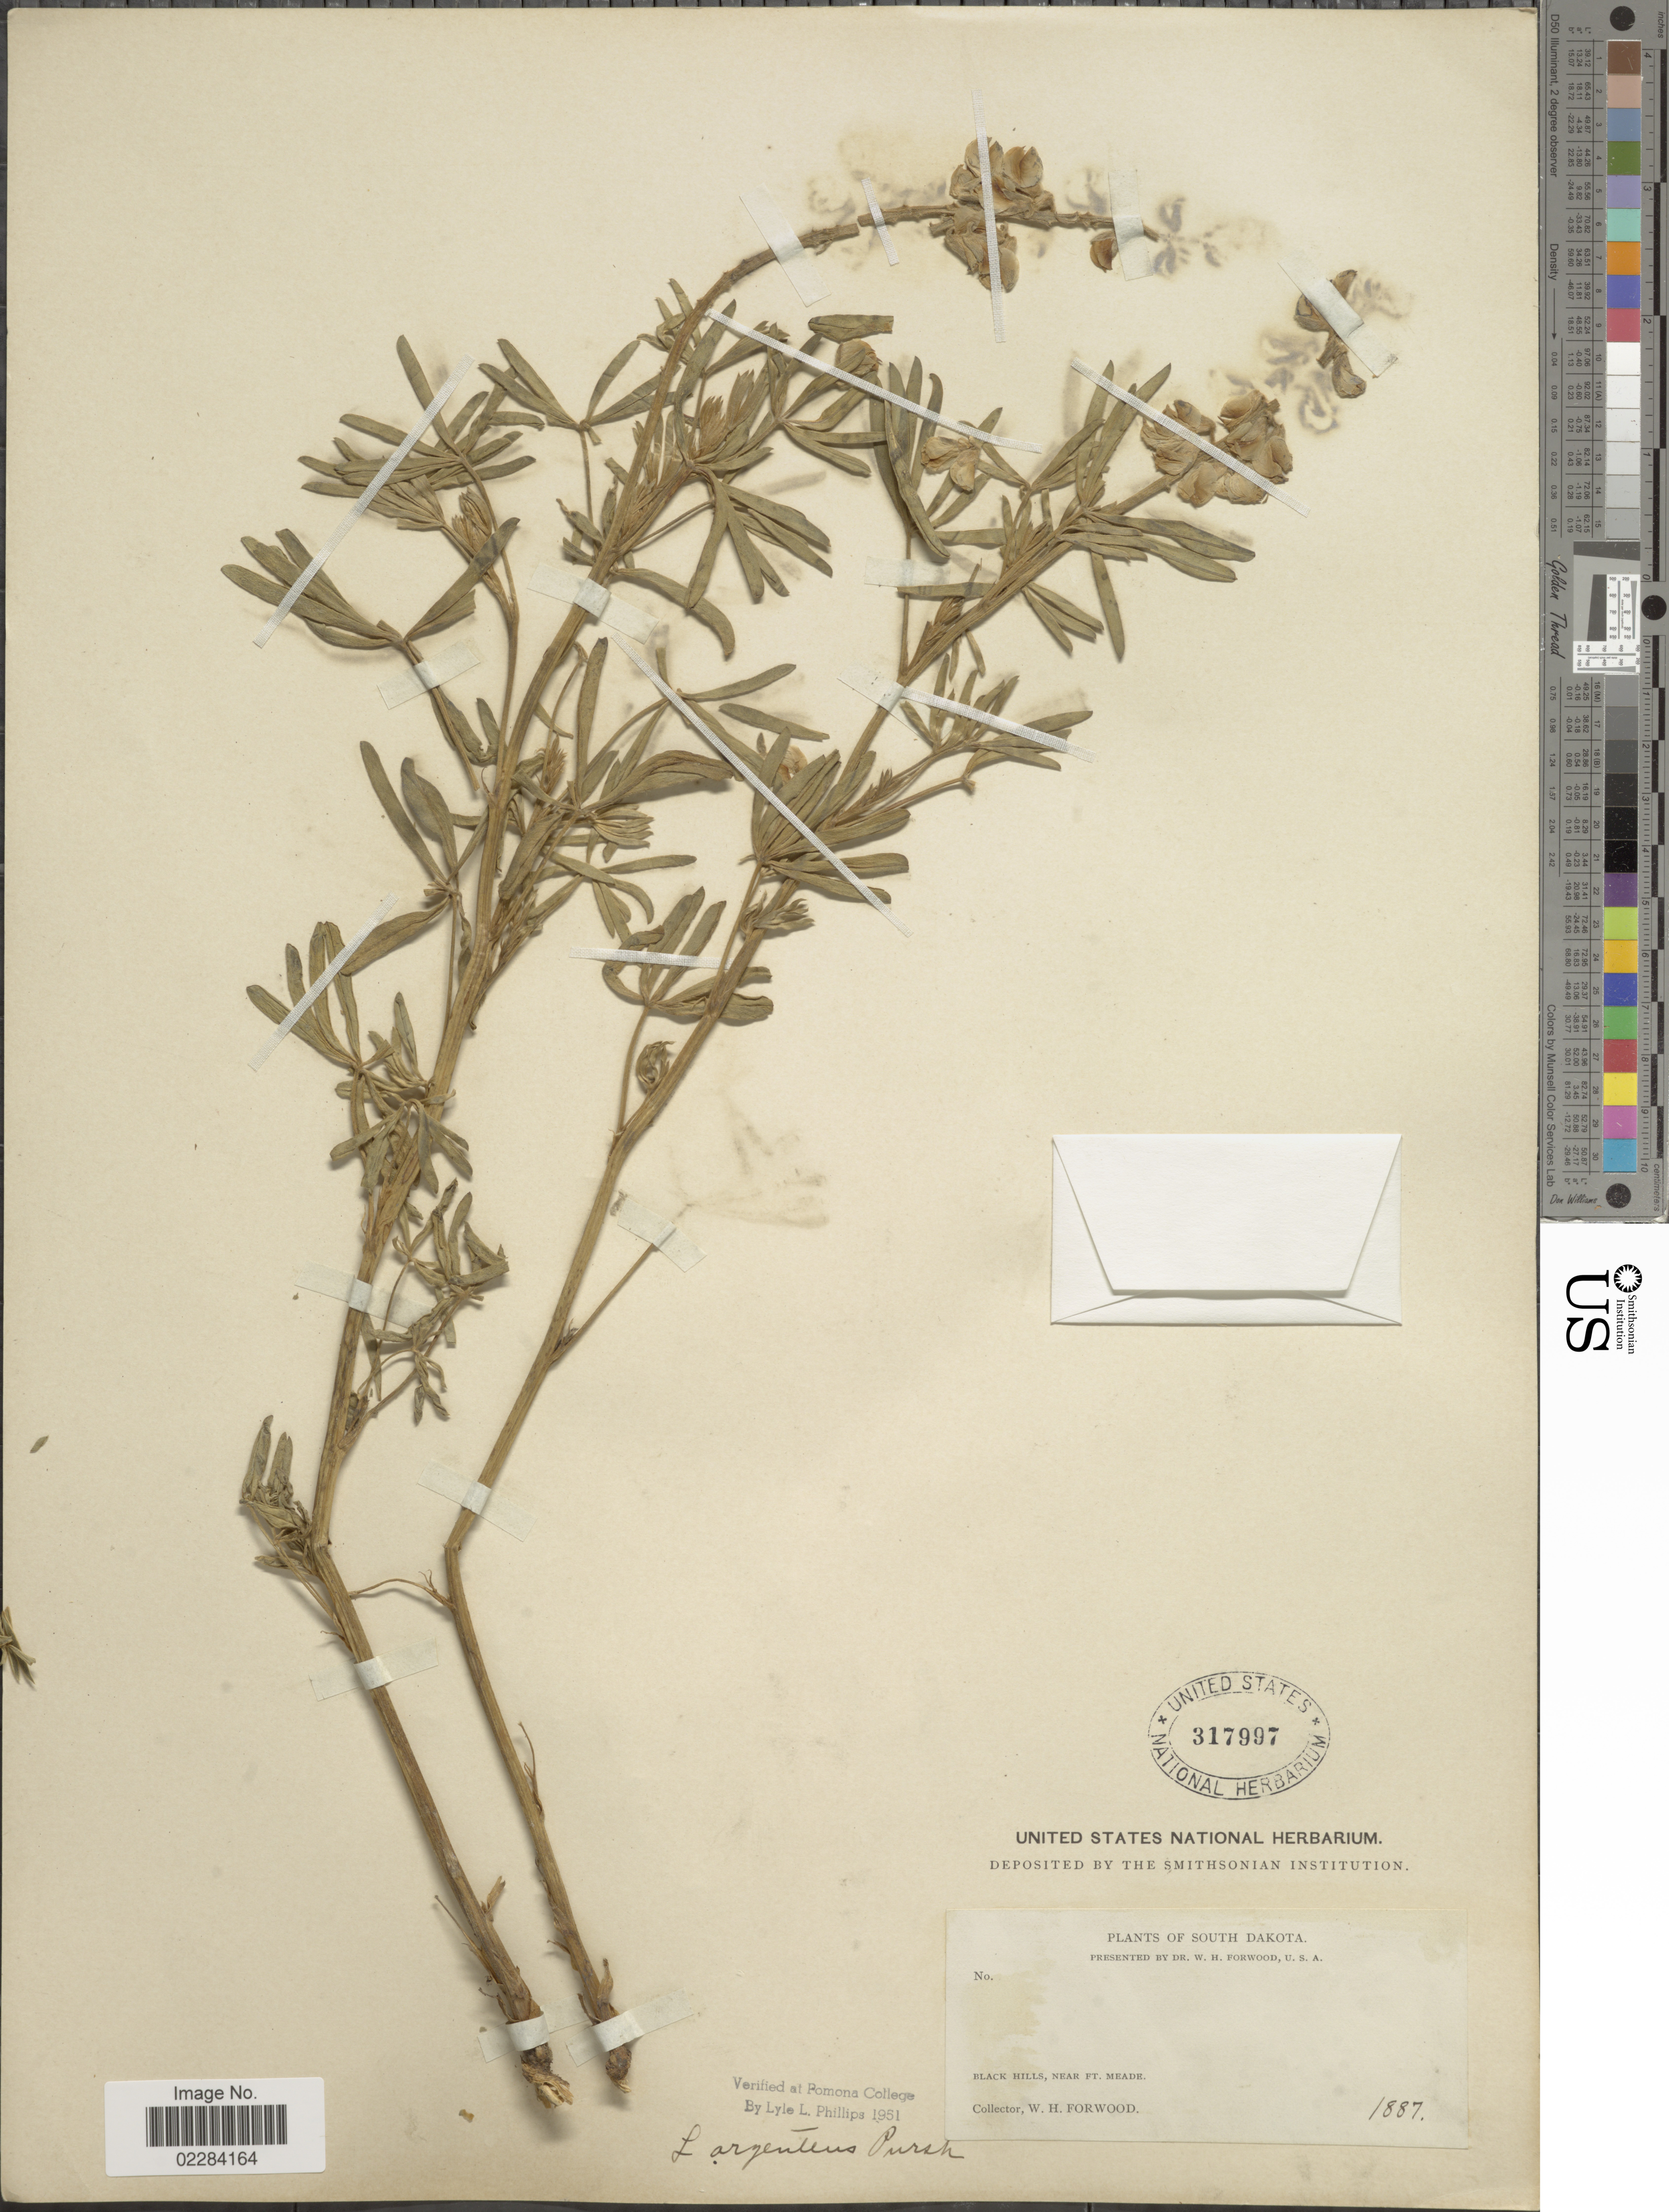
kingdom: Plantae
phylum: Tracheophyta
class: Magnoliopsida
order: Fabales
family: Fabaceae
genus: Lupinus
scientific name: Lupinus argenteus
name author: Pursh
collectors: W. Forwood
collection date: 1887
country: United States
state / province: South Dakota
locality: Black Hills, near Ft. Meade.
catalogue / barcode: US 317997